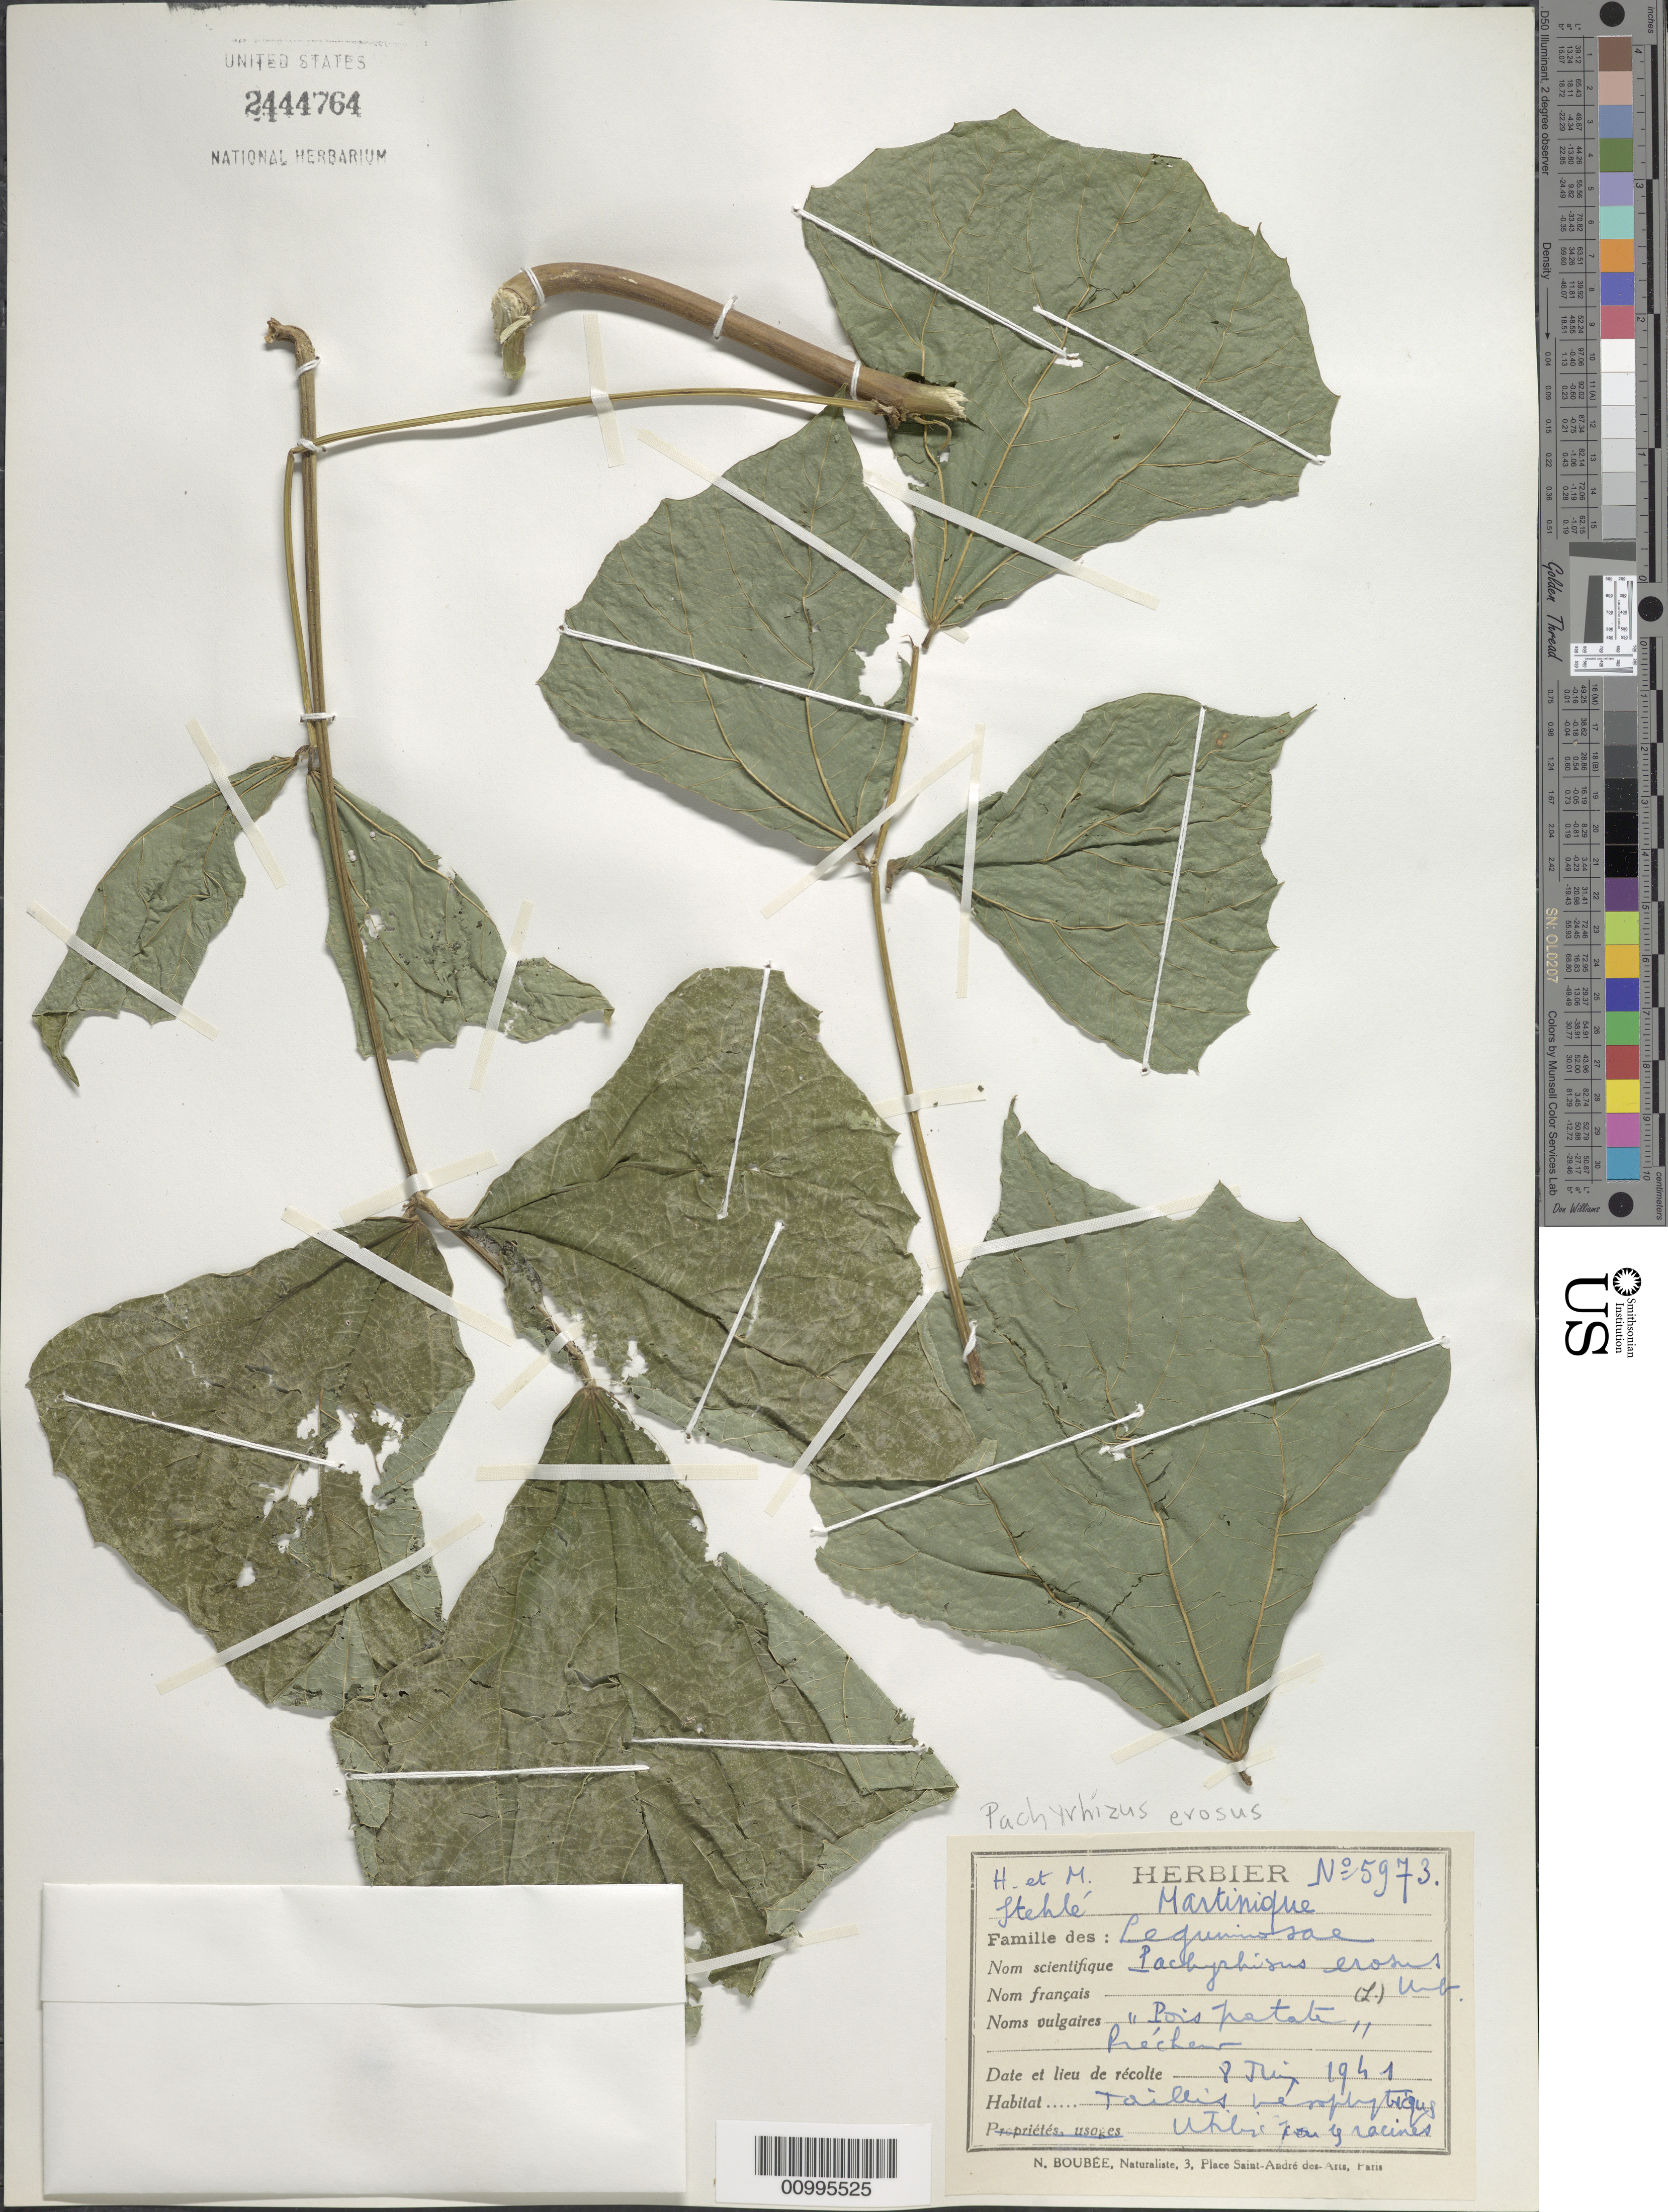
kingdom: Plantae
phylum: Tracheophyta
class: Magnoliopsida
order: Fabales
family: Fabaceae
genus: Pachyrhizus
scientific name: Pachyrhizus erosus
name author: (L.) Urb.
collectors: H. Stehlé & M. Stehlé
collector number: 5973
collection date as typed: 08 Jun 1941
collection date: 1941-06-08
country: Martinique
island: Martinique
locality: Prêcheur, laves de la Pelée.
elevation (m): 100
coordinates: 0 N, 0 E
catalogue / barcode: US 2444764